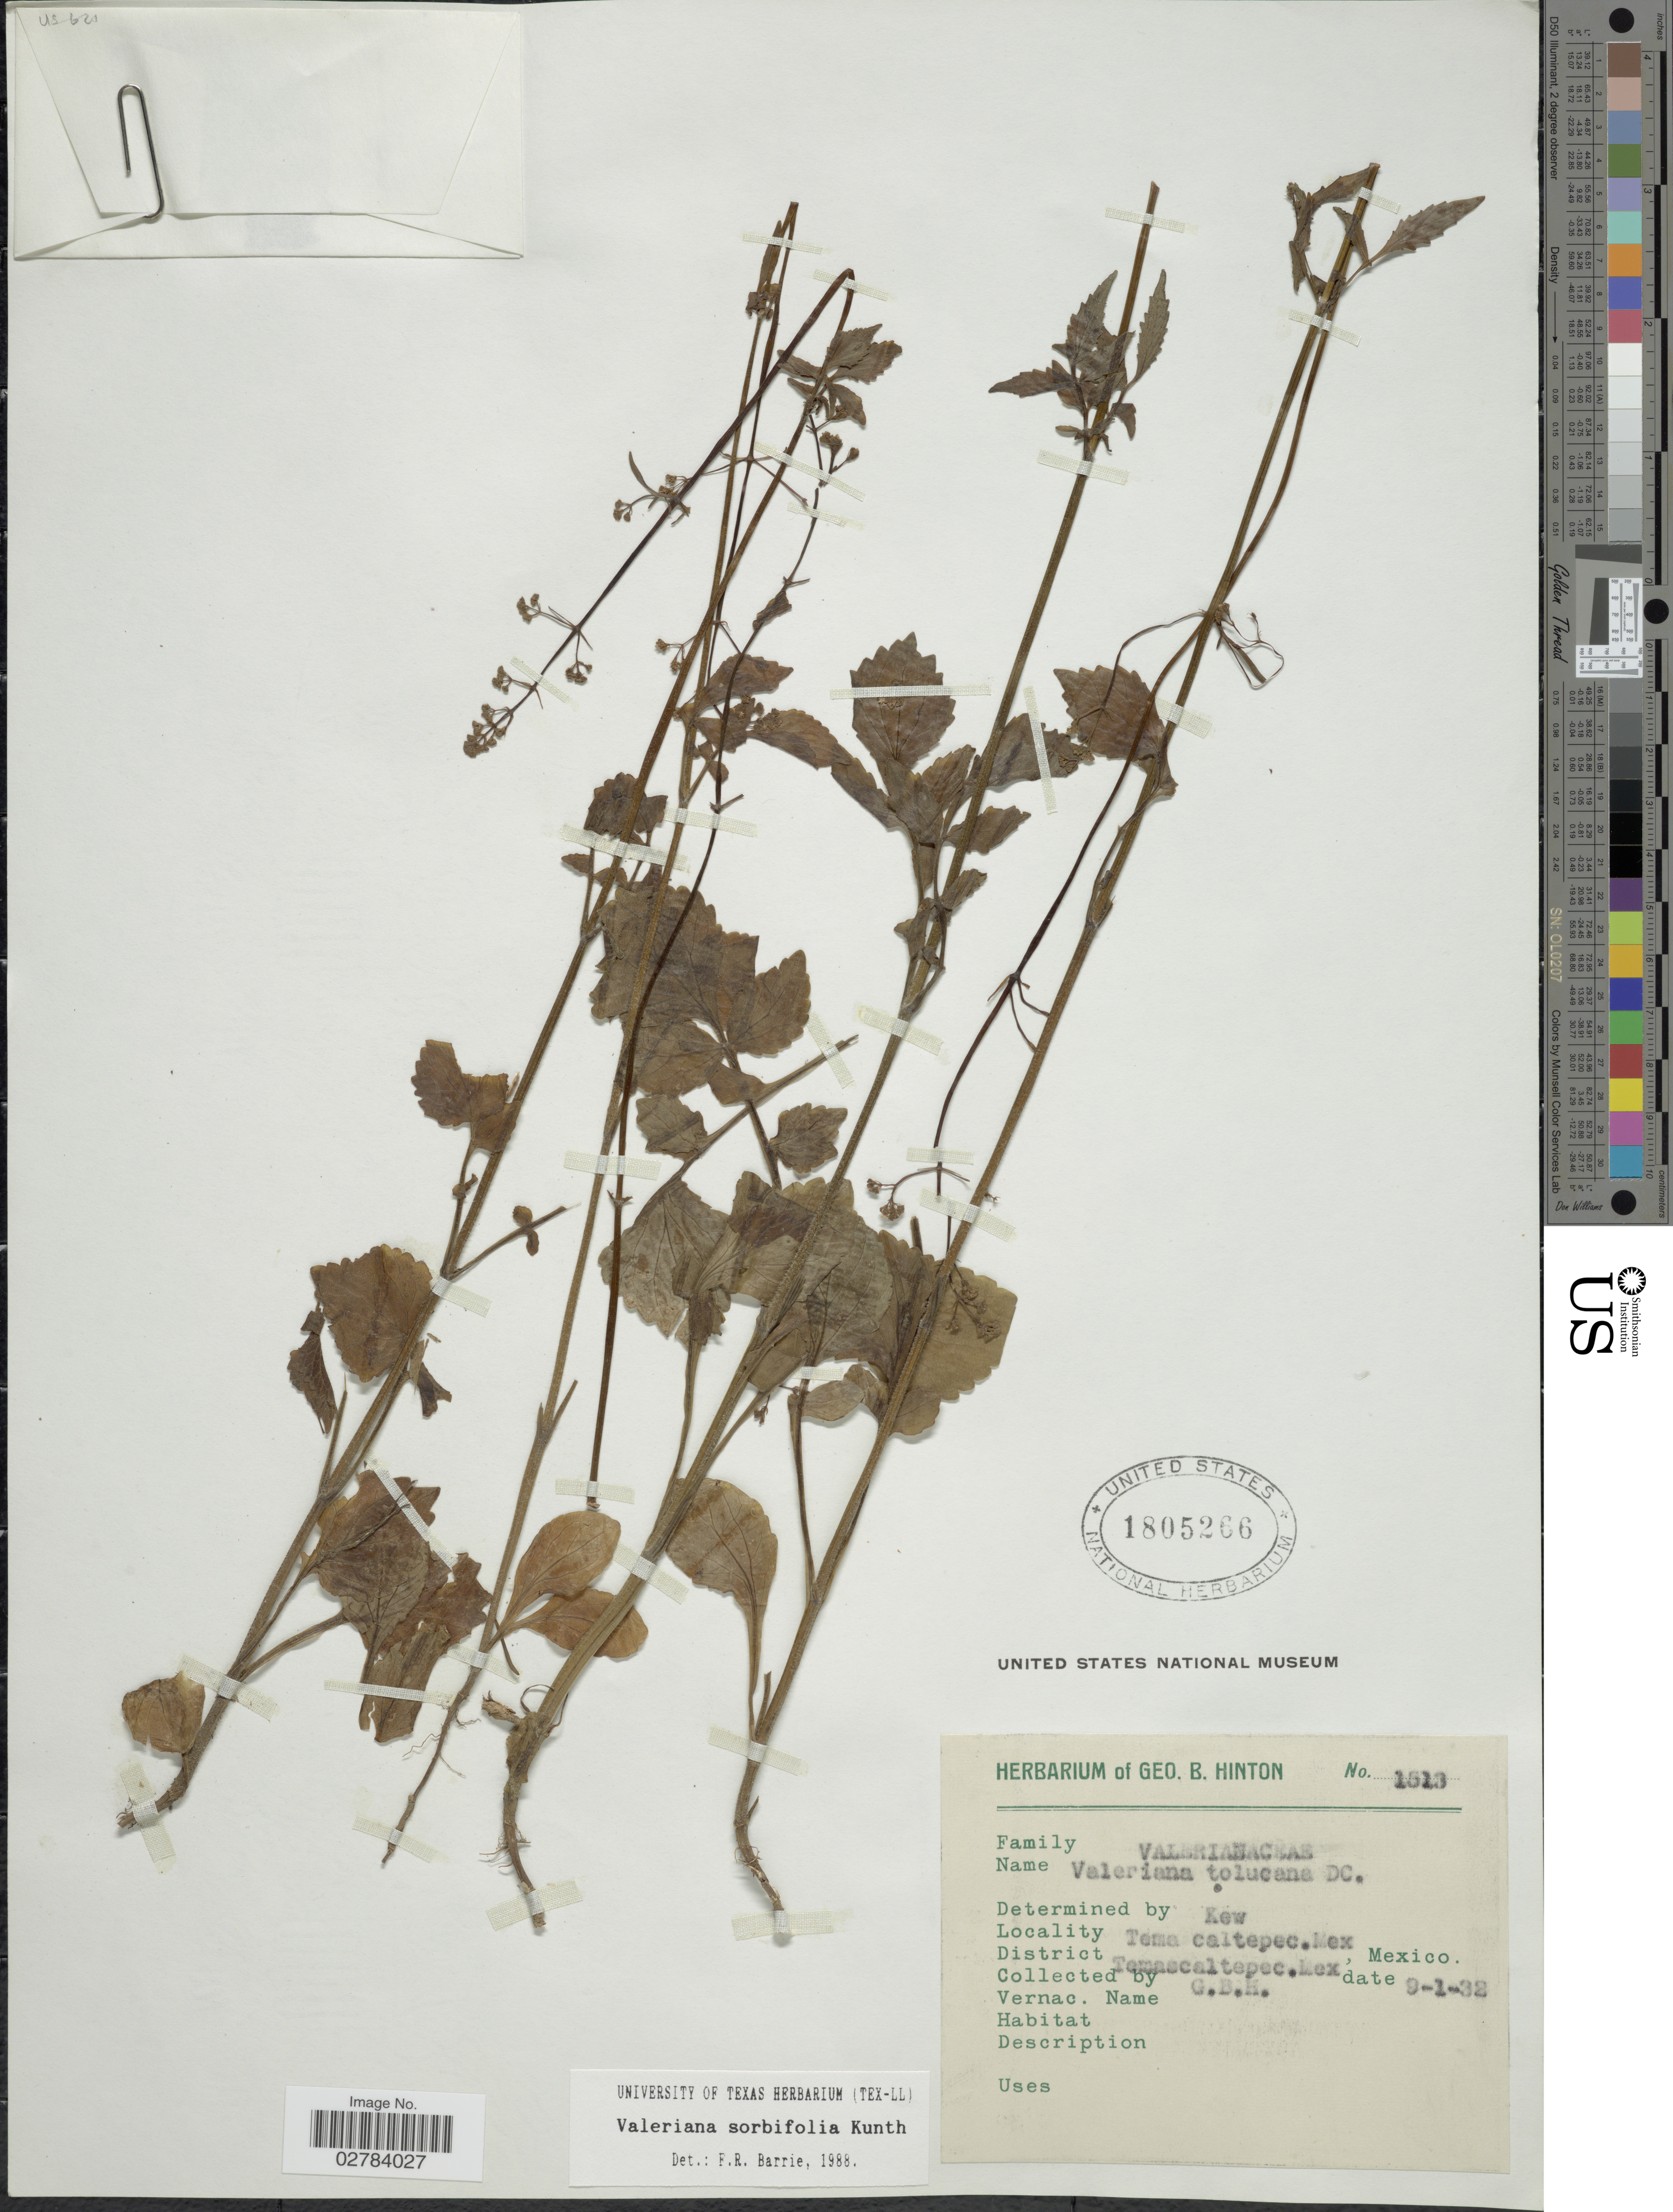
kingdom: Plantae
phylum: Tracheophyta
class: Magnoliopsida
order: Dipsacales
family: Caprifoliaceae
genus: Valeriana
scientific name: Valeriana sorbifolia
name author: Kunth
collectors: G. B. Hinton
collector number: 1513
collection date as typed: Transcribed d/m/y: 9/1/32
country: Mexico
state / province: México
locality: Tema caltepec., District Temascaltepec.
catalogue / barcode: US 1805266